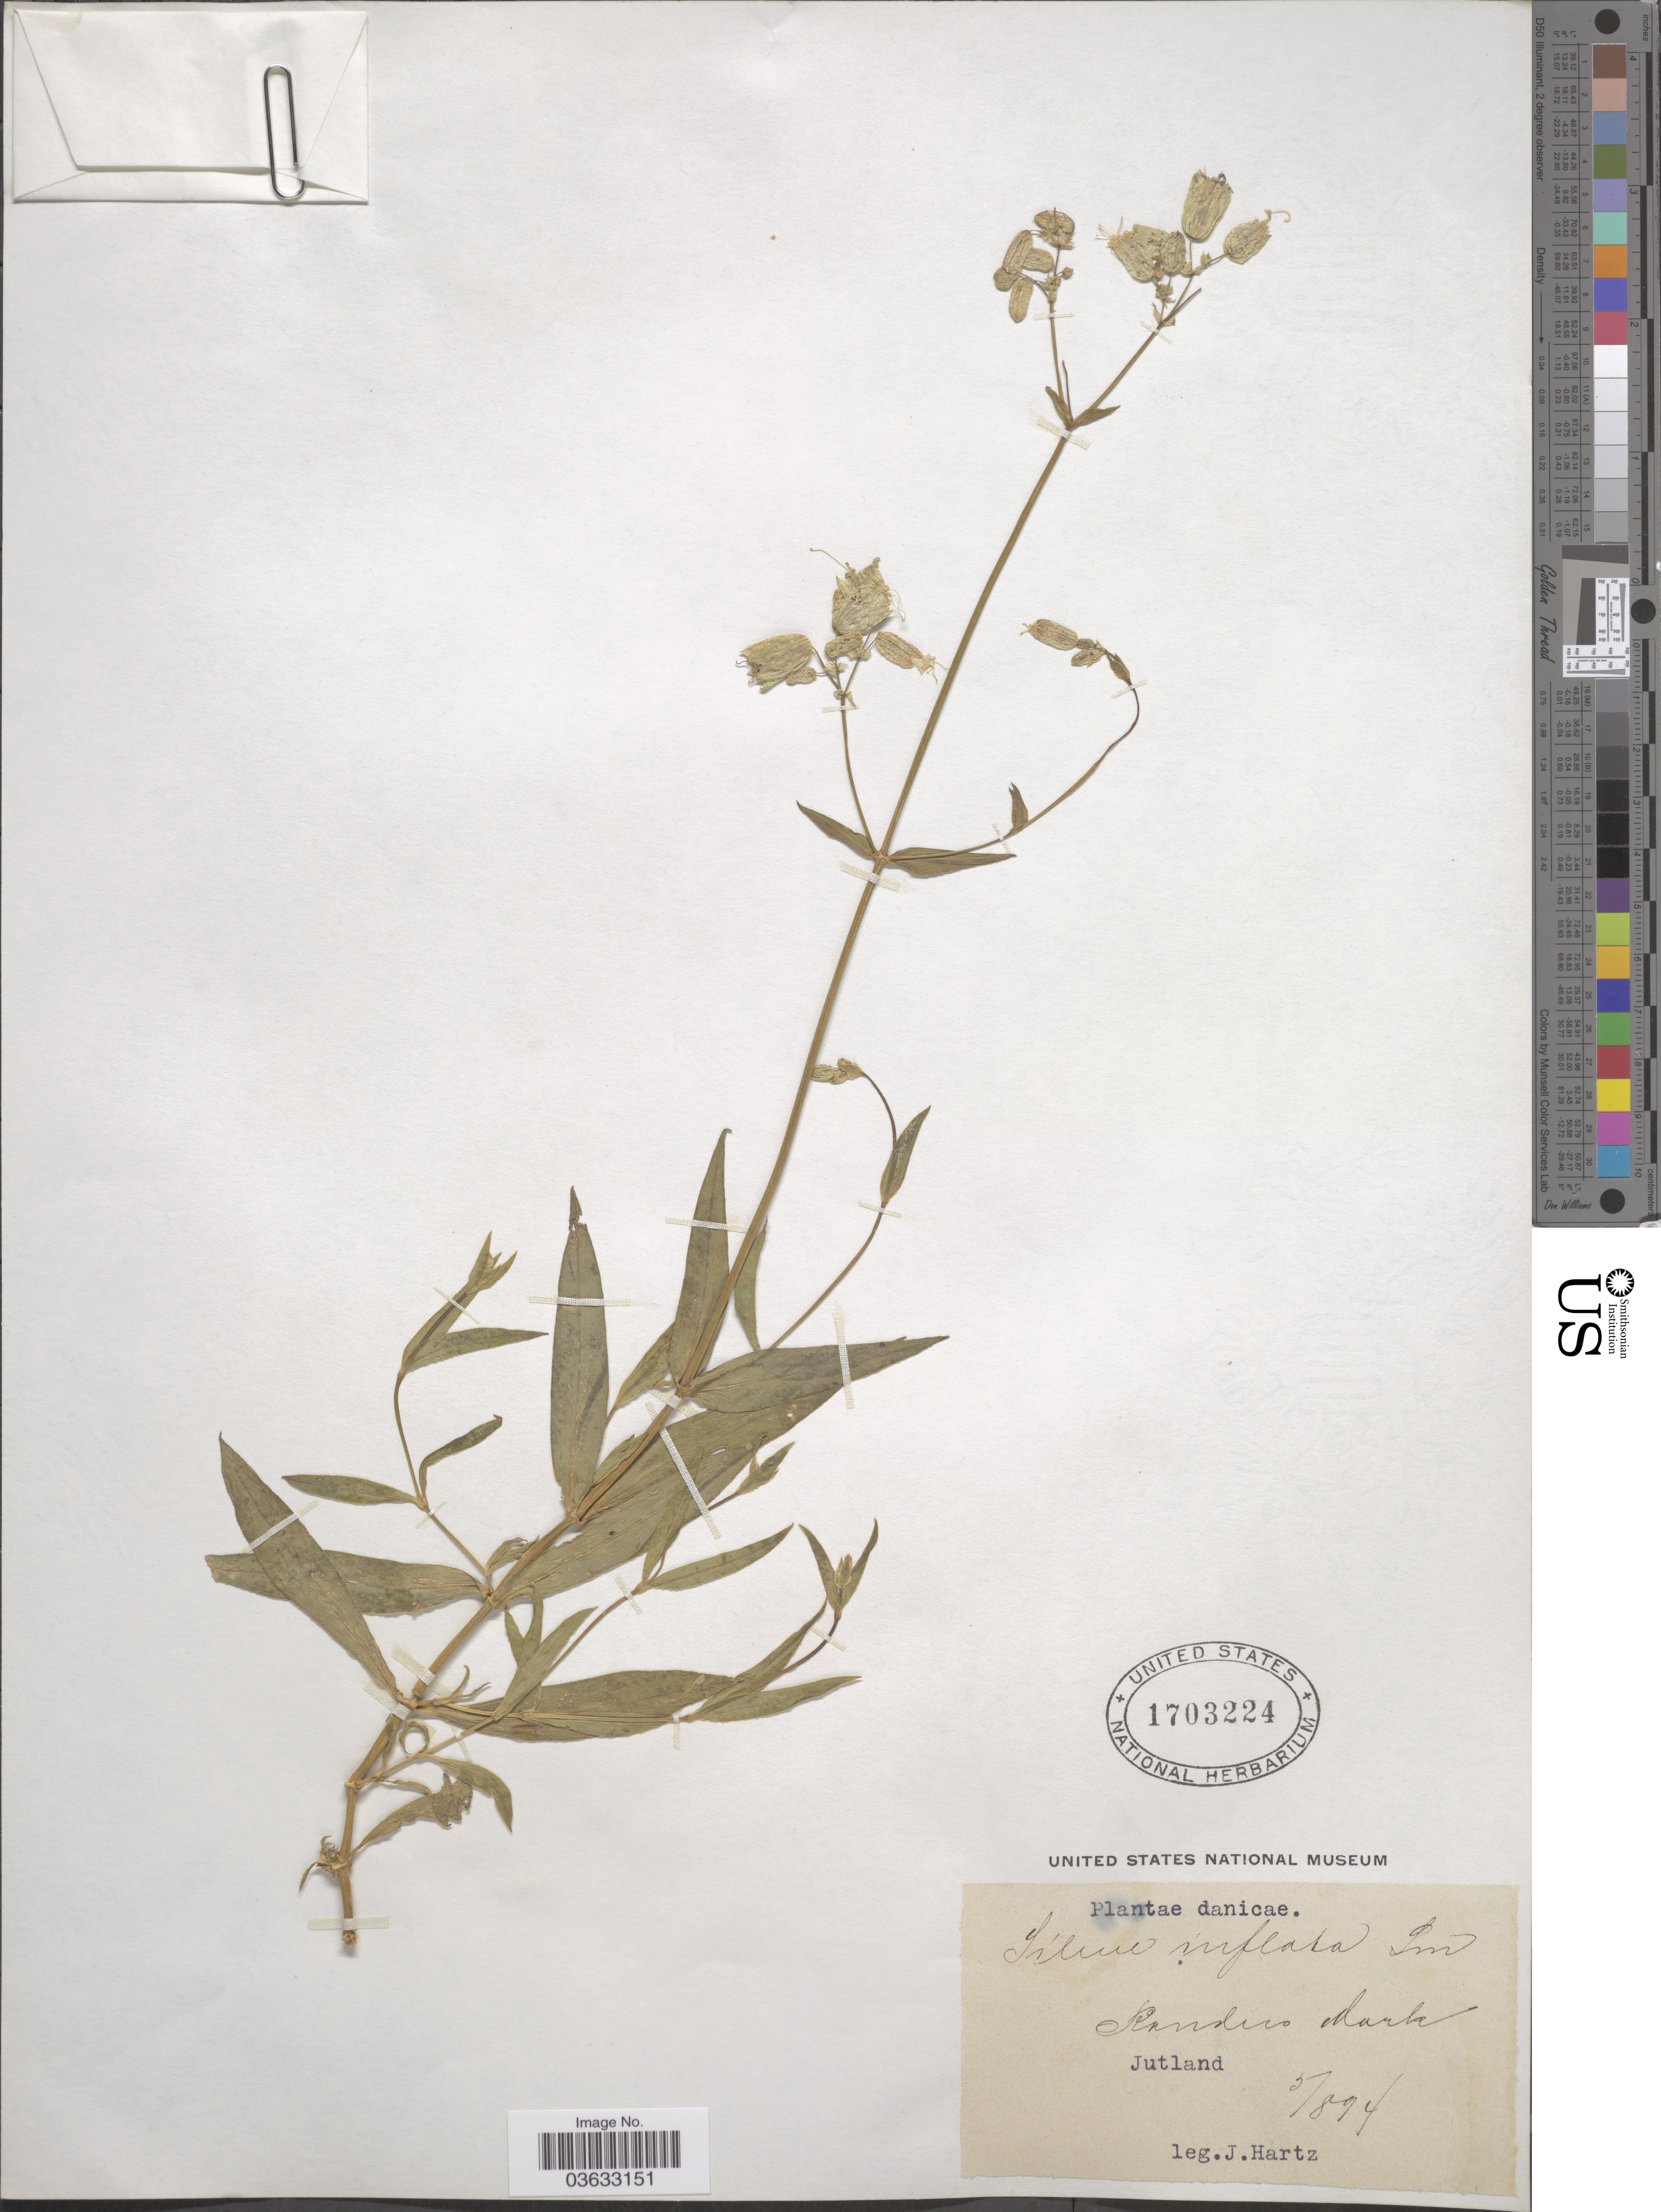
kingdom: Plantae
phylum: Tracheophyta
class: Magnoliopsida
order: Caryophyllales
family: Caryophyllaceae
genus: Silene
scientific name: Silene inflata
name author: Sm.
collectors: J. Hartz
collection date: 1894-05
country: Denmark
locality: Danicae. Randers Mark. Jutland.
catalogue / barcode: US 1703224